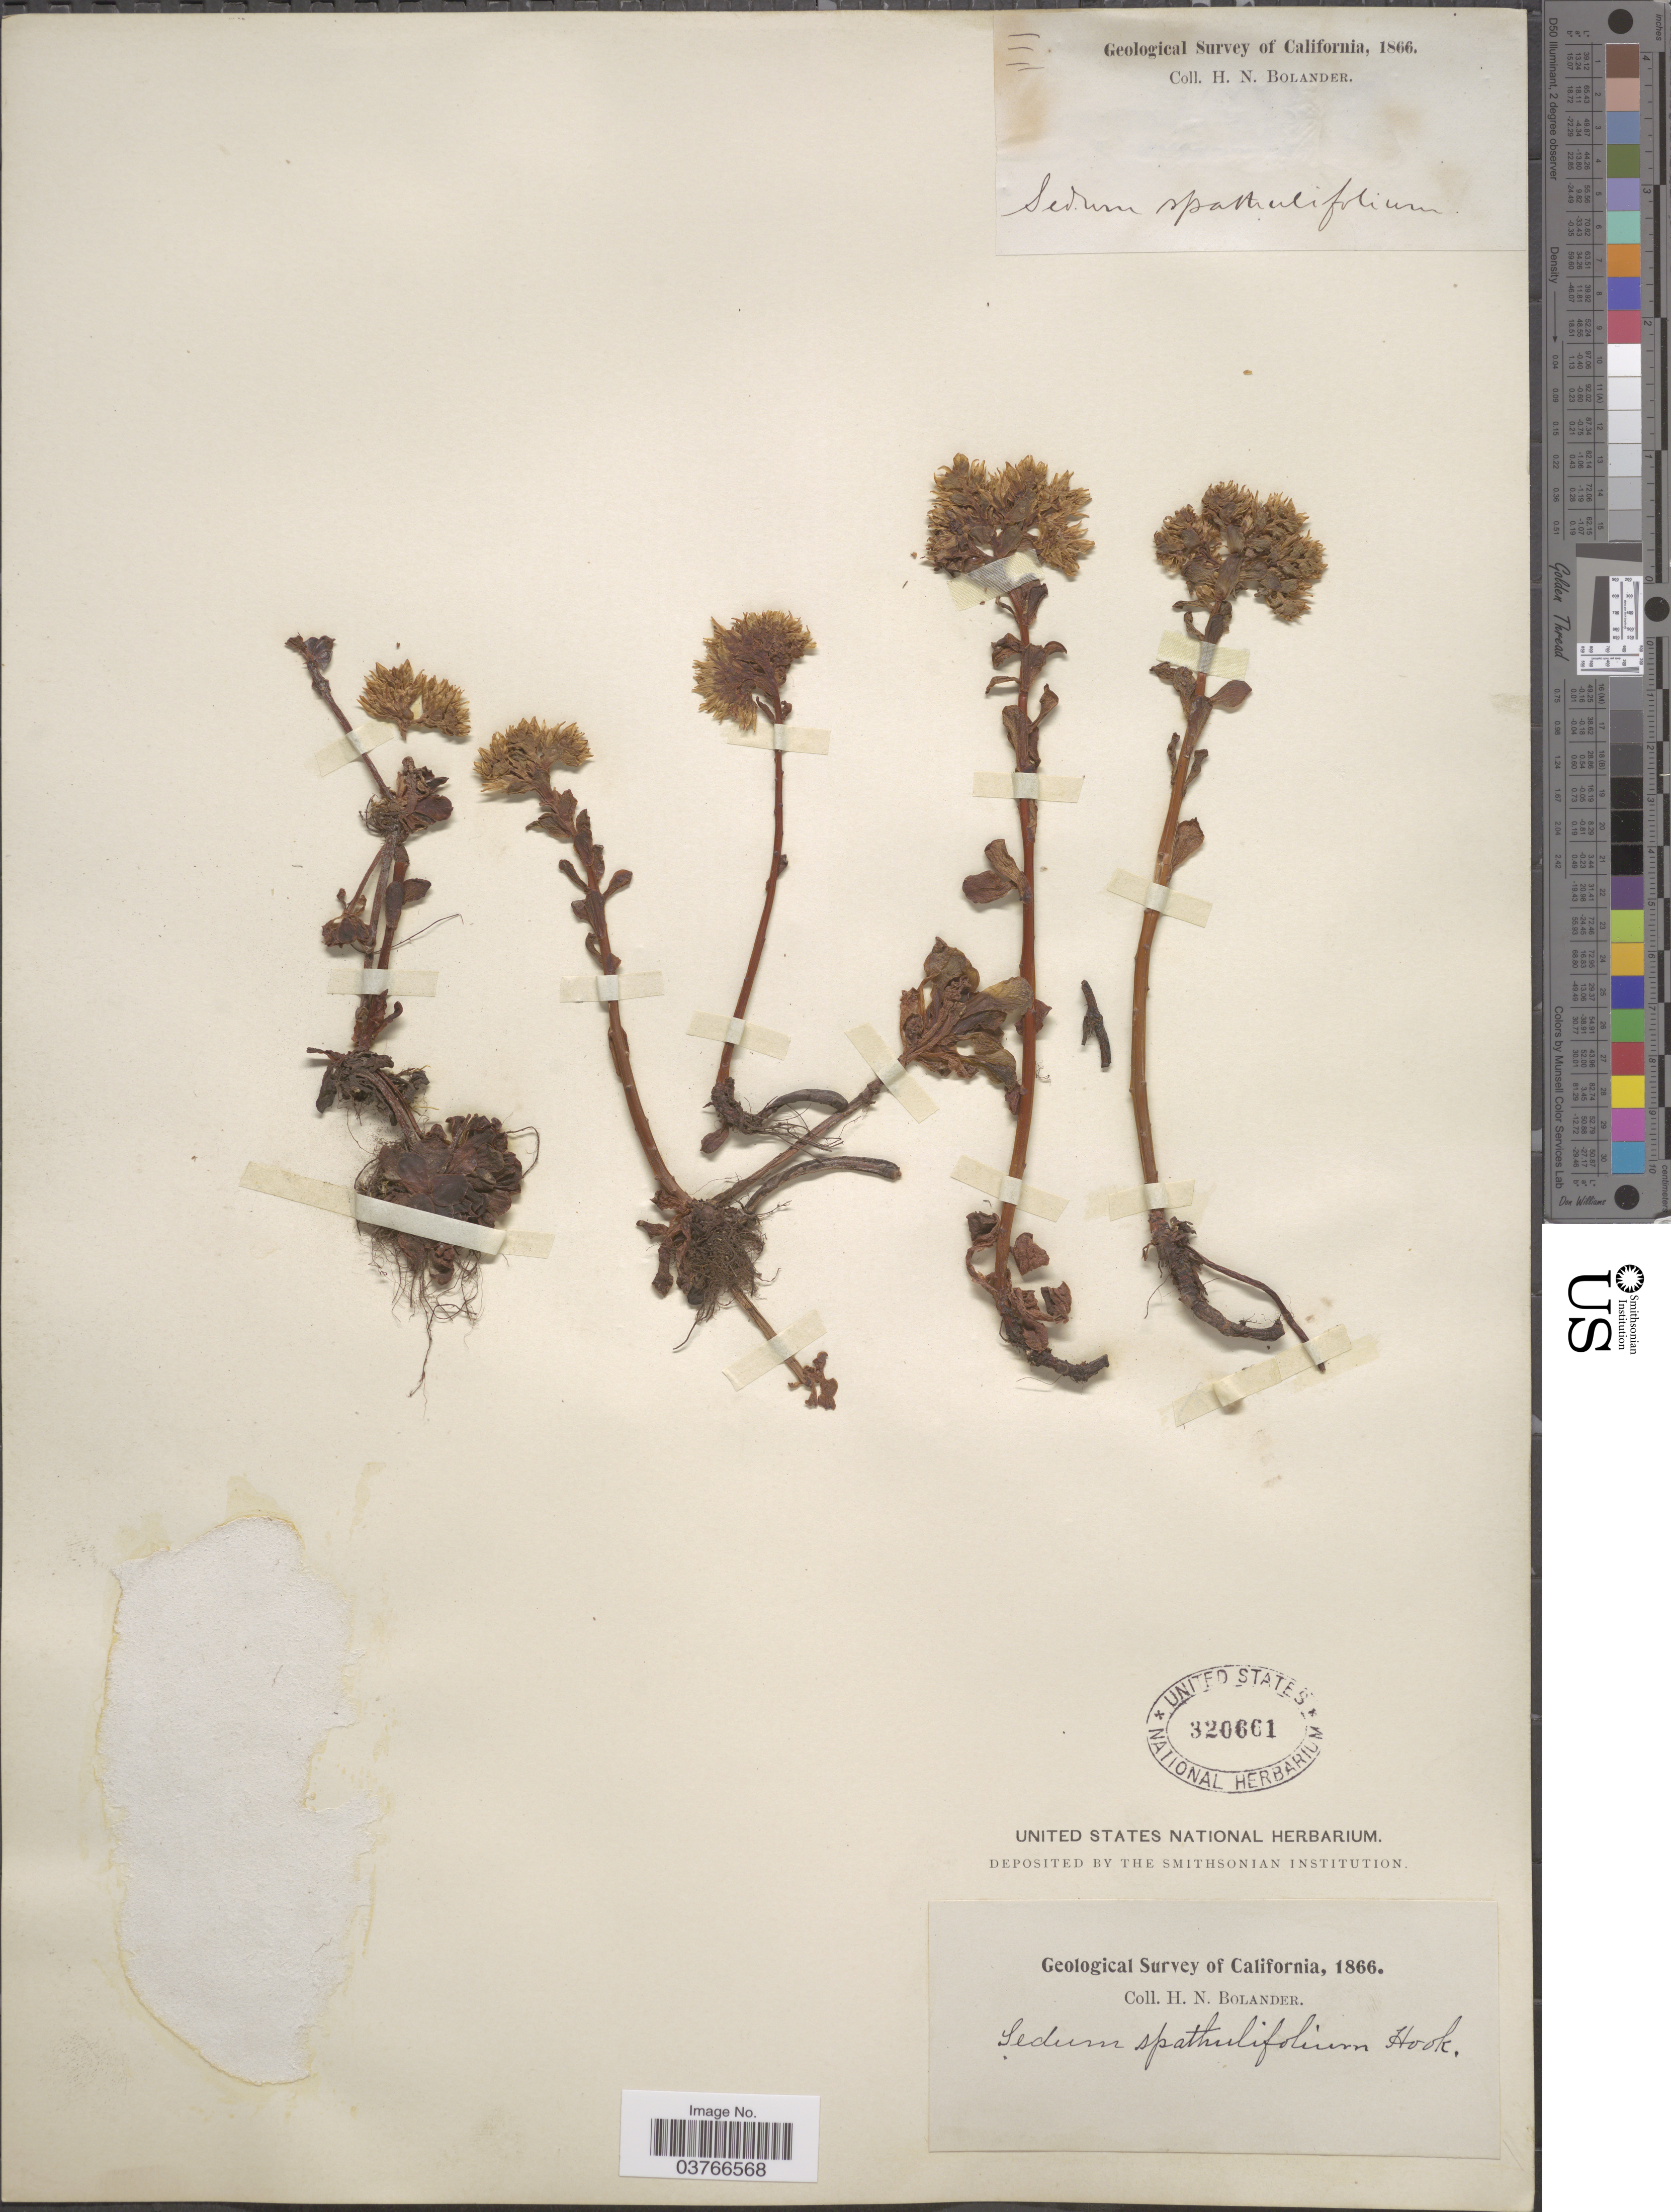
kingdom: Plantae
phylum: Tracheophyta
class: Magnoliopsida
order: Saxifragales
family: Crassulaceae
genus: Sedum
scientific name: Sedum spathulifolium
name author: Hook.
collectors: H. Bolander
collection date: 1866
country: United States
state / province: California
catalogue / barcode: US 320661